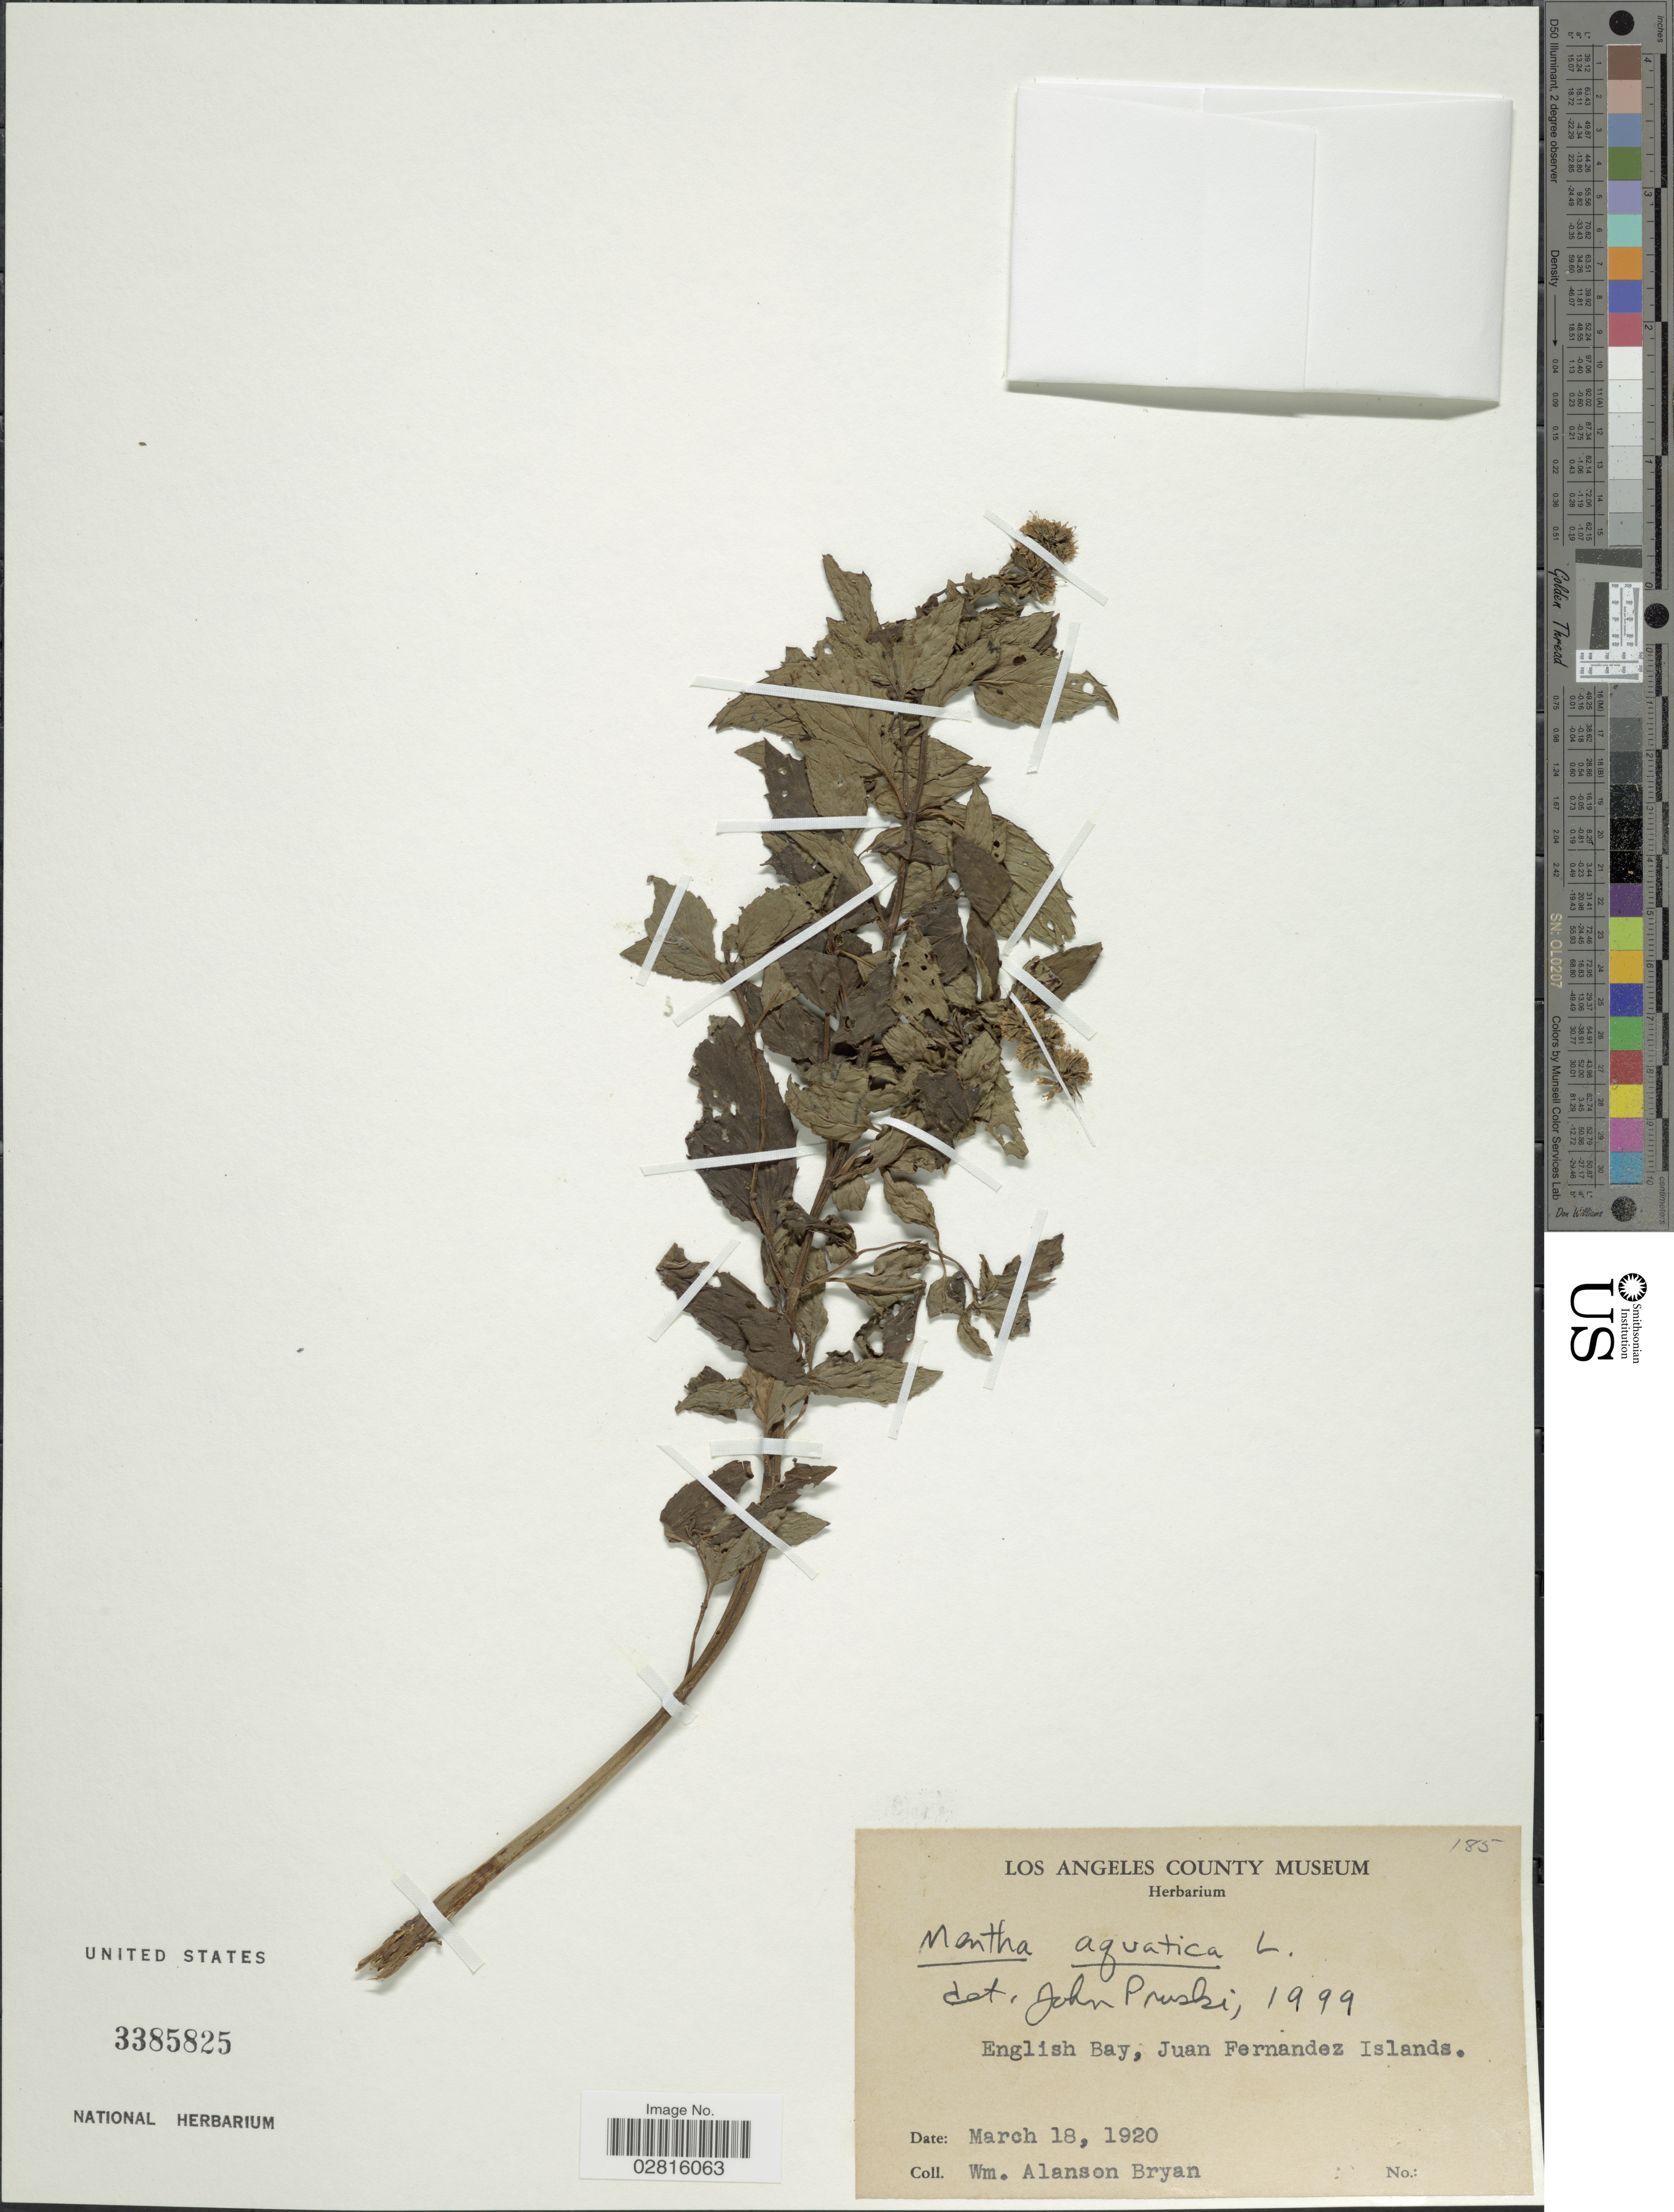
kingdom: Plantae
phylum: Tracheophyta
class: Magnoliopsida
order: Lamiales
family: Lamiaceae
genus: Mentha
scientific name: Mentha aquatica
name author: L.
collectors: W. Bryan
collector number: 185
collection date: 1920-03-18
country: Chile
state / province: Valparaíso (V)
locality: English Bay, Juan Fernandez Islands.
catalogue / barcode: US 3385825